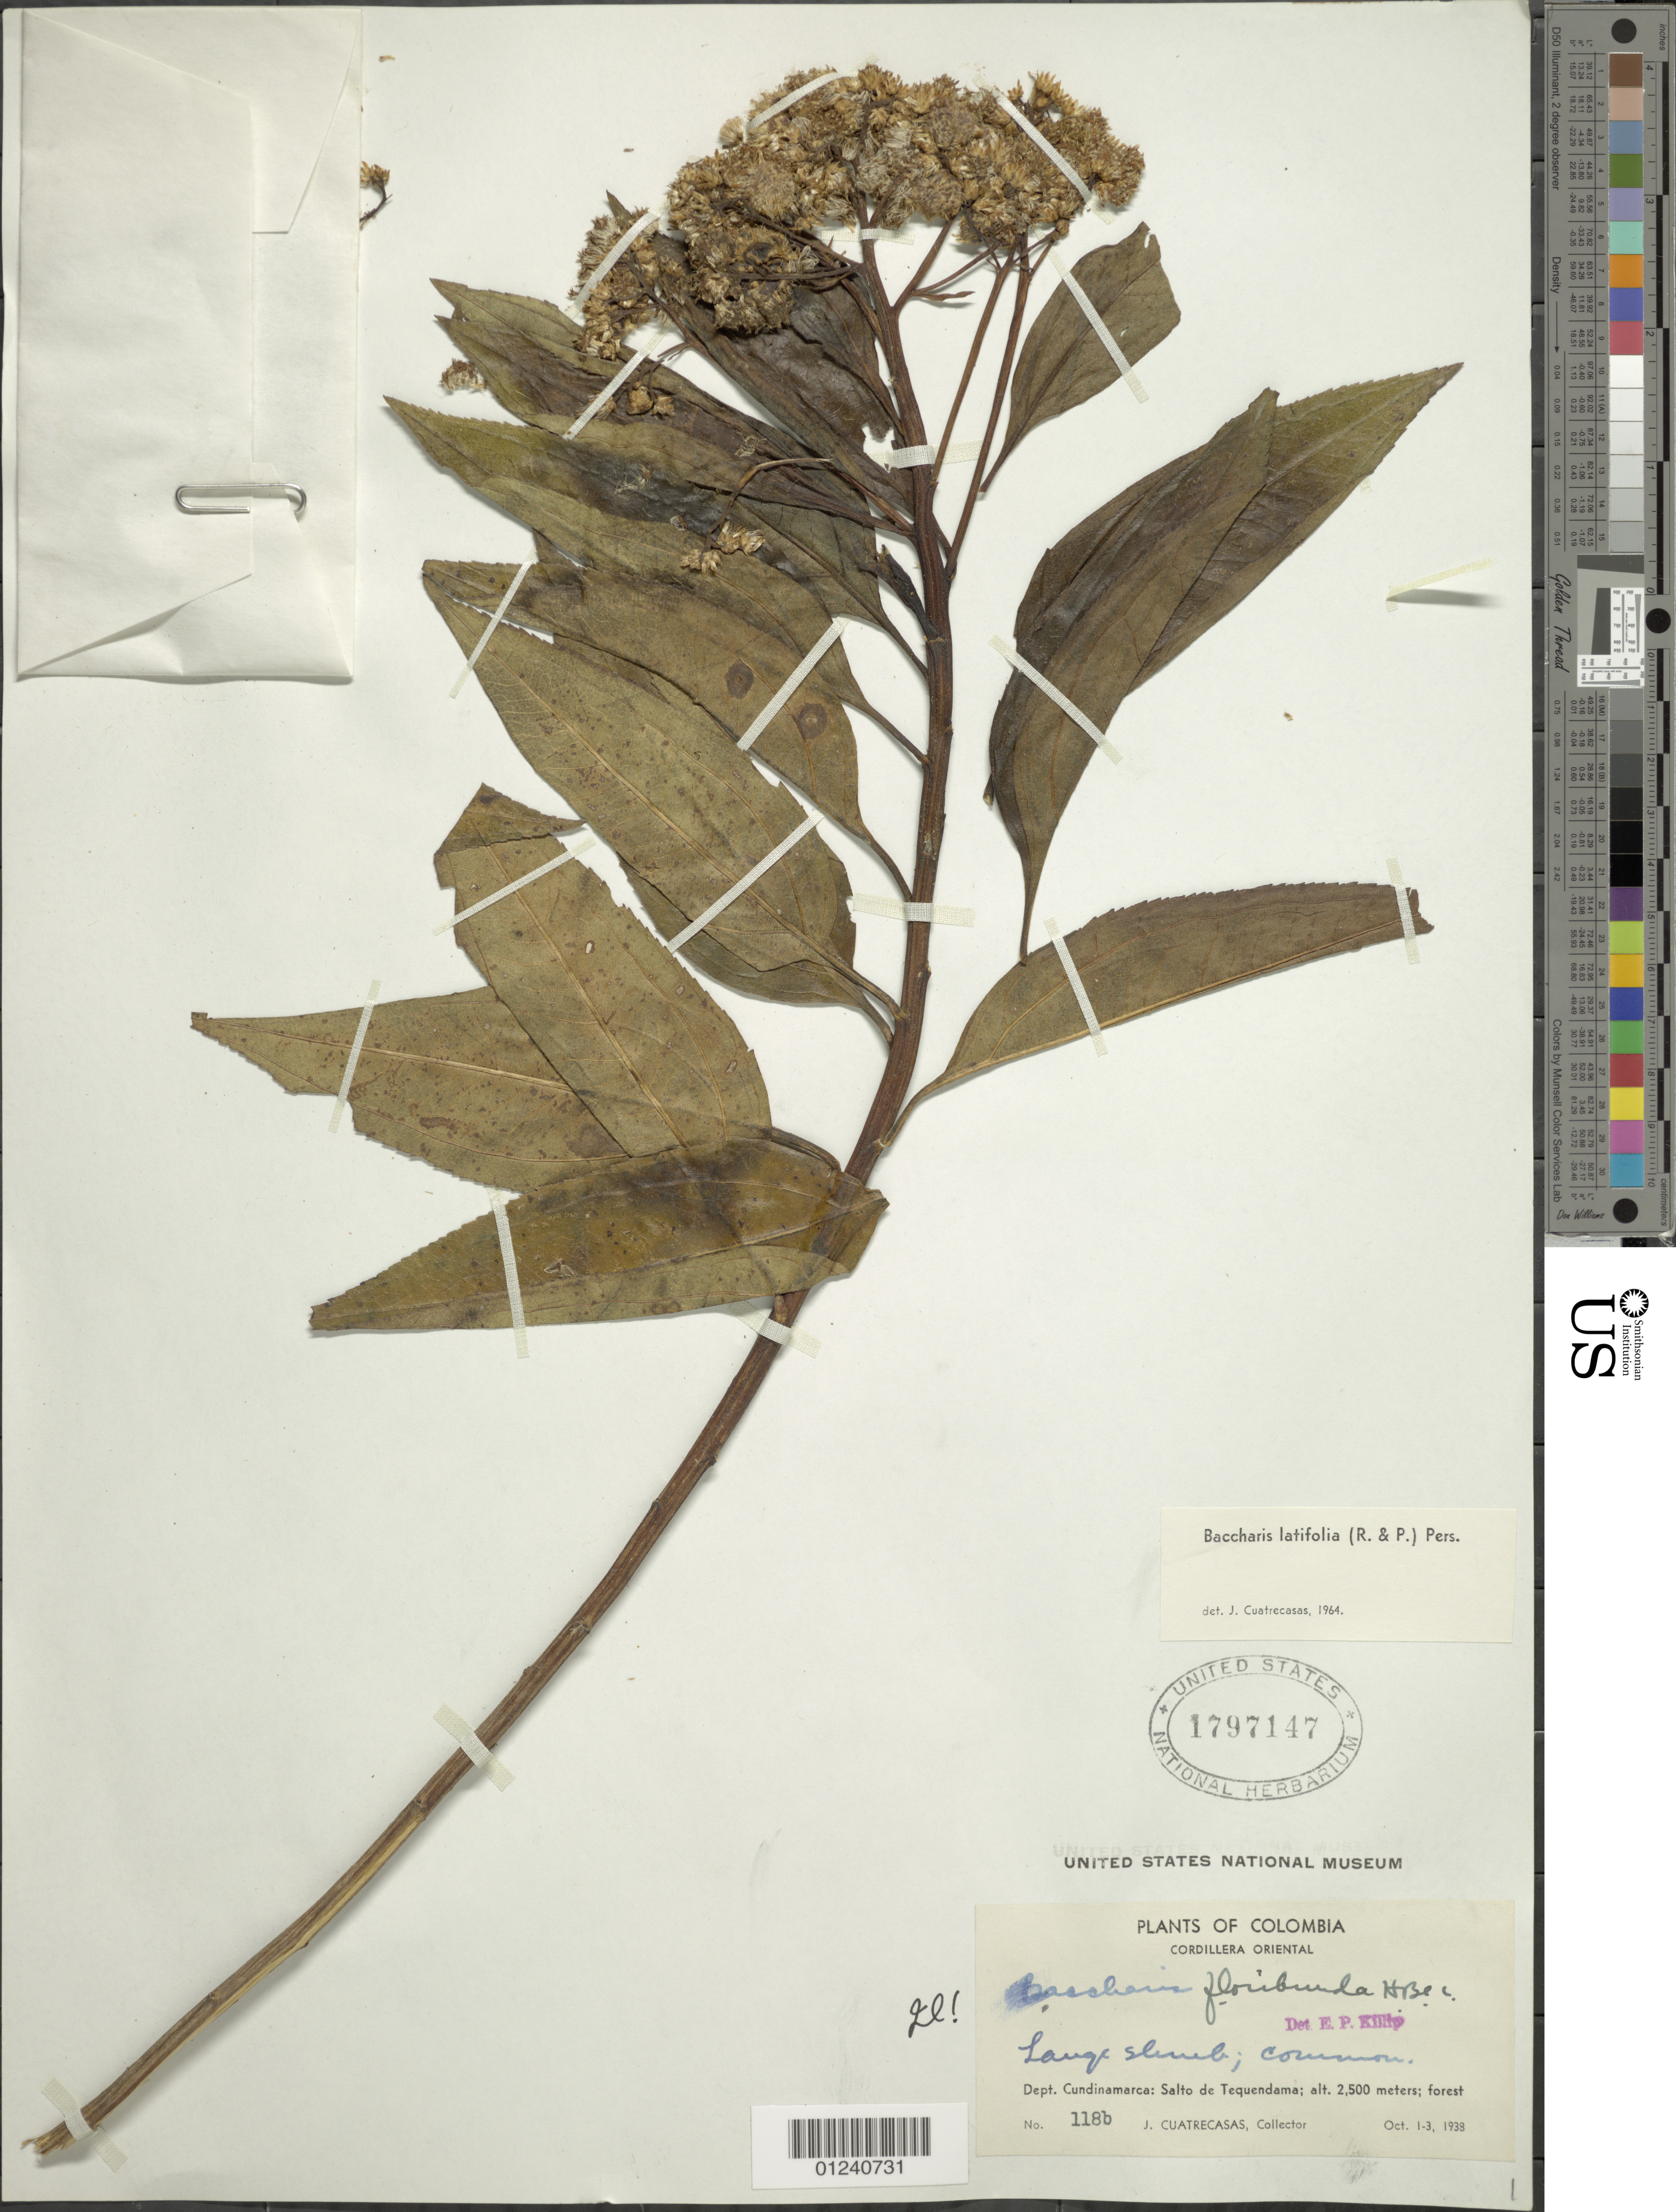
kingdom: Plantae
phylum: Tracheophyta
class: Magnoliopsida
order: Asterales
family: Asteraceae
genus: Baccharis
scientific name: Baccharis latifolia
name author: (Ruiz & Pav.) Pers.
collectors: J. Cuatrecasas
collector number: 118b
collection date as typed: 1 October 1938 to 3 October 1938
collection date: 1938-10-01/1938-10-03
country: Colombia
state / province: Cundinamarca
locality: Salto de Tequendama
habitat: forest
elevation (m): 2500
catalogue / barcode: US 1797147